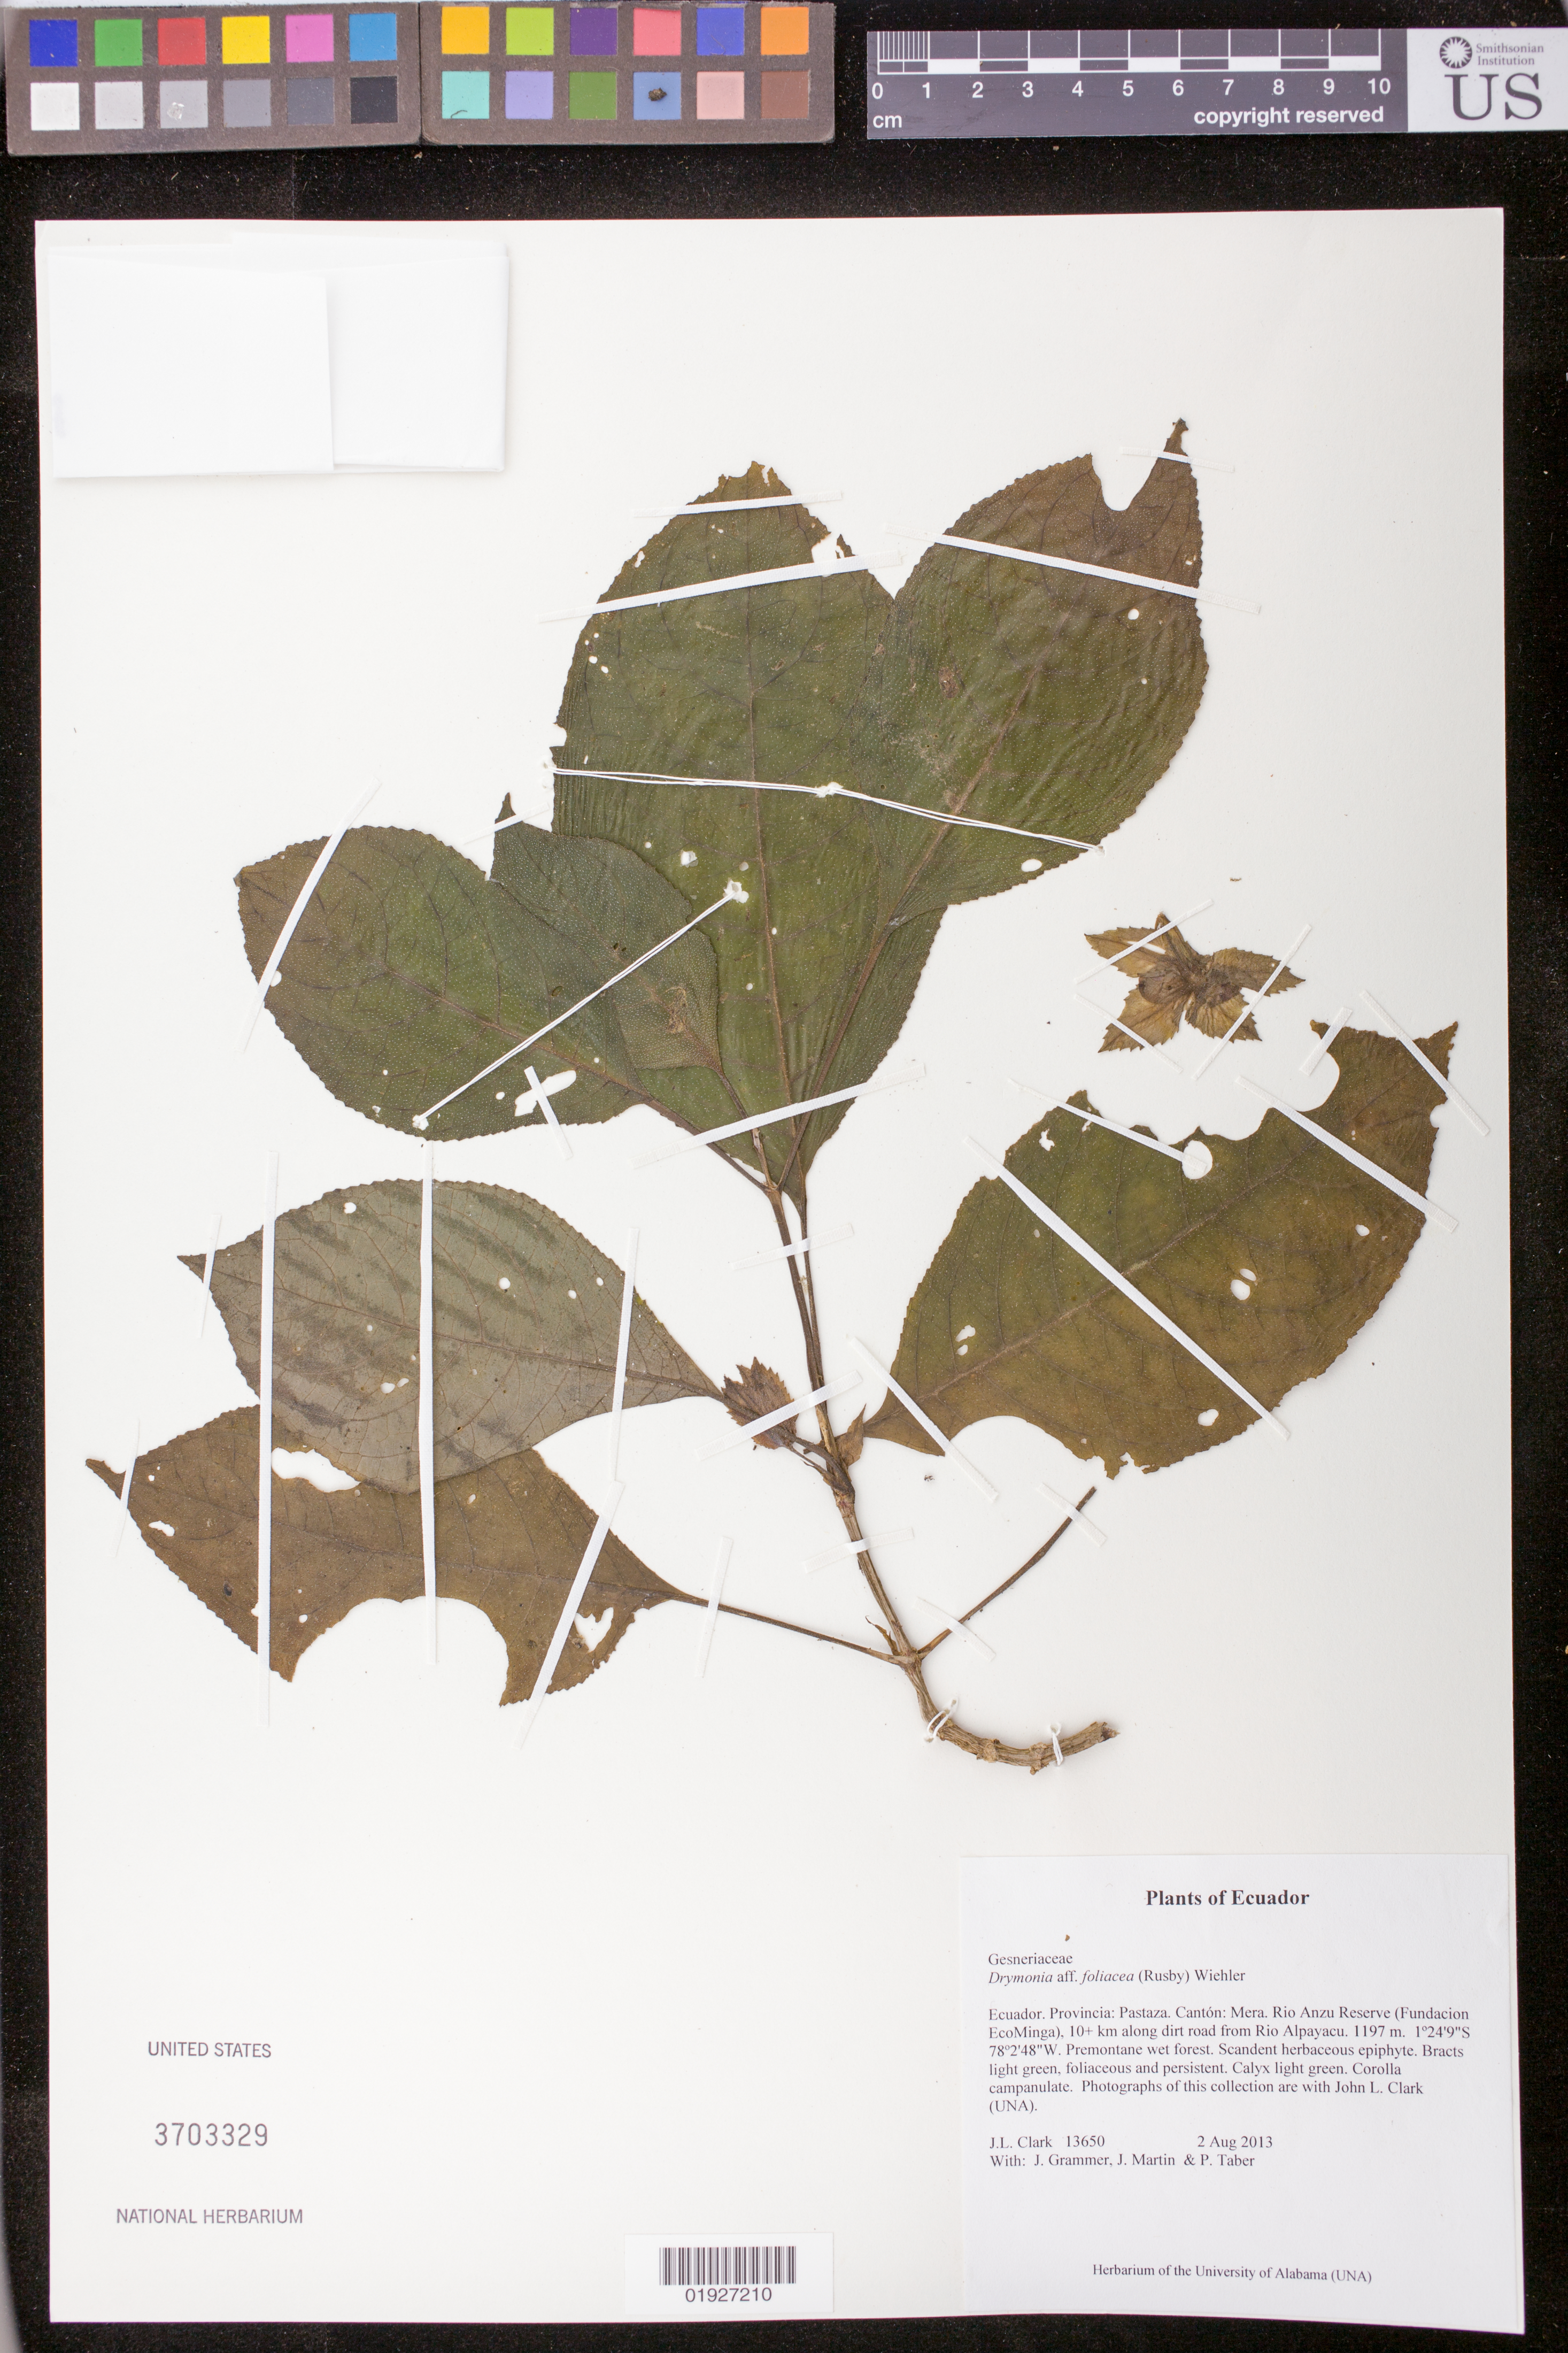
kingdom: Plantae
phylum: Tracheophyta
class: Magnoliopsida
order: Lamiales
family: Gesneriaceae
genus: Drymonia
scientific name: Drymonia foliacea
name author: (Rusby) Wiehler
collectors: J. L. Clark, J. Grammer, J. Martin & P. Taber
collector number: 13650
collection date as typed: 2 Aug 2013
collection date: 2013-08-02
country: Ecuador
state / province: Pastaza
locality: Ecuador, Provincia: Pastaza. Canton: Mera. Rio Anzu Reserve (Fundacion EcoMinga), 10± along dirt road from Rio Alpayacu.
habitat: Premontane wet forest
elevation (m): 1197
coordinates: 1°24'9"S, 78°2'48"W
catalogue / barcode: US 3703329